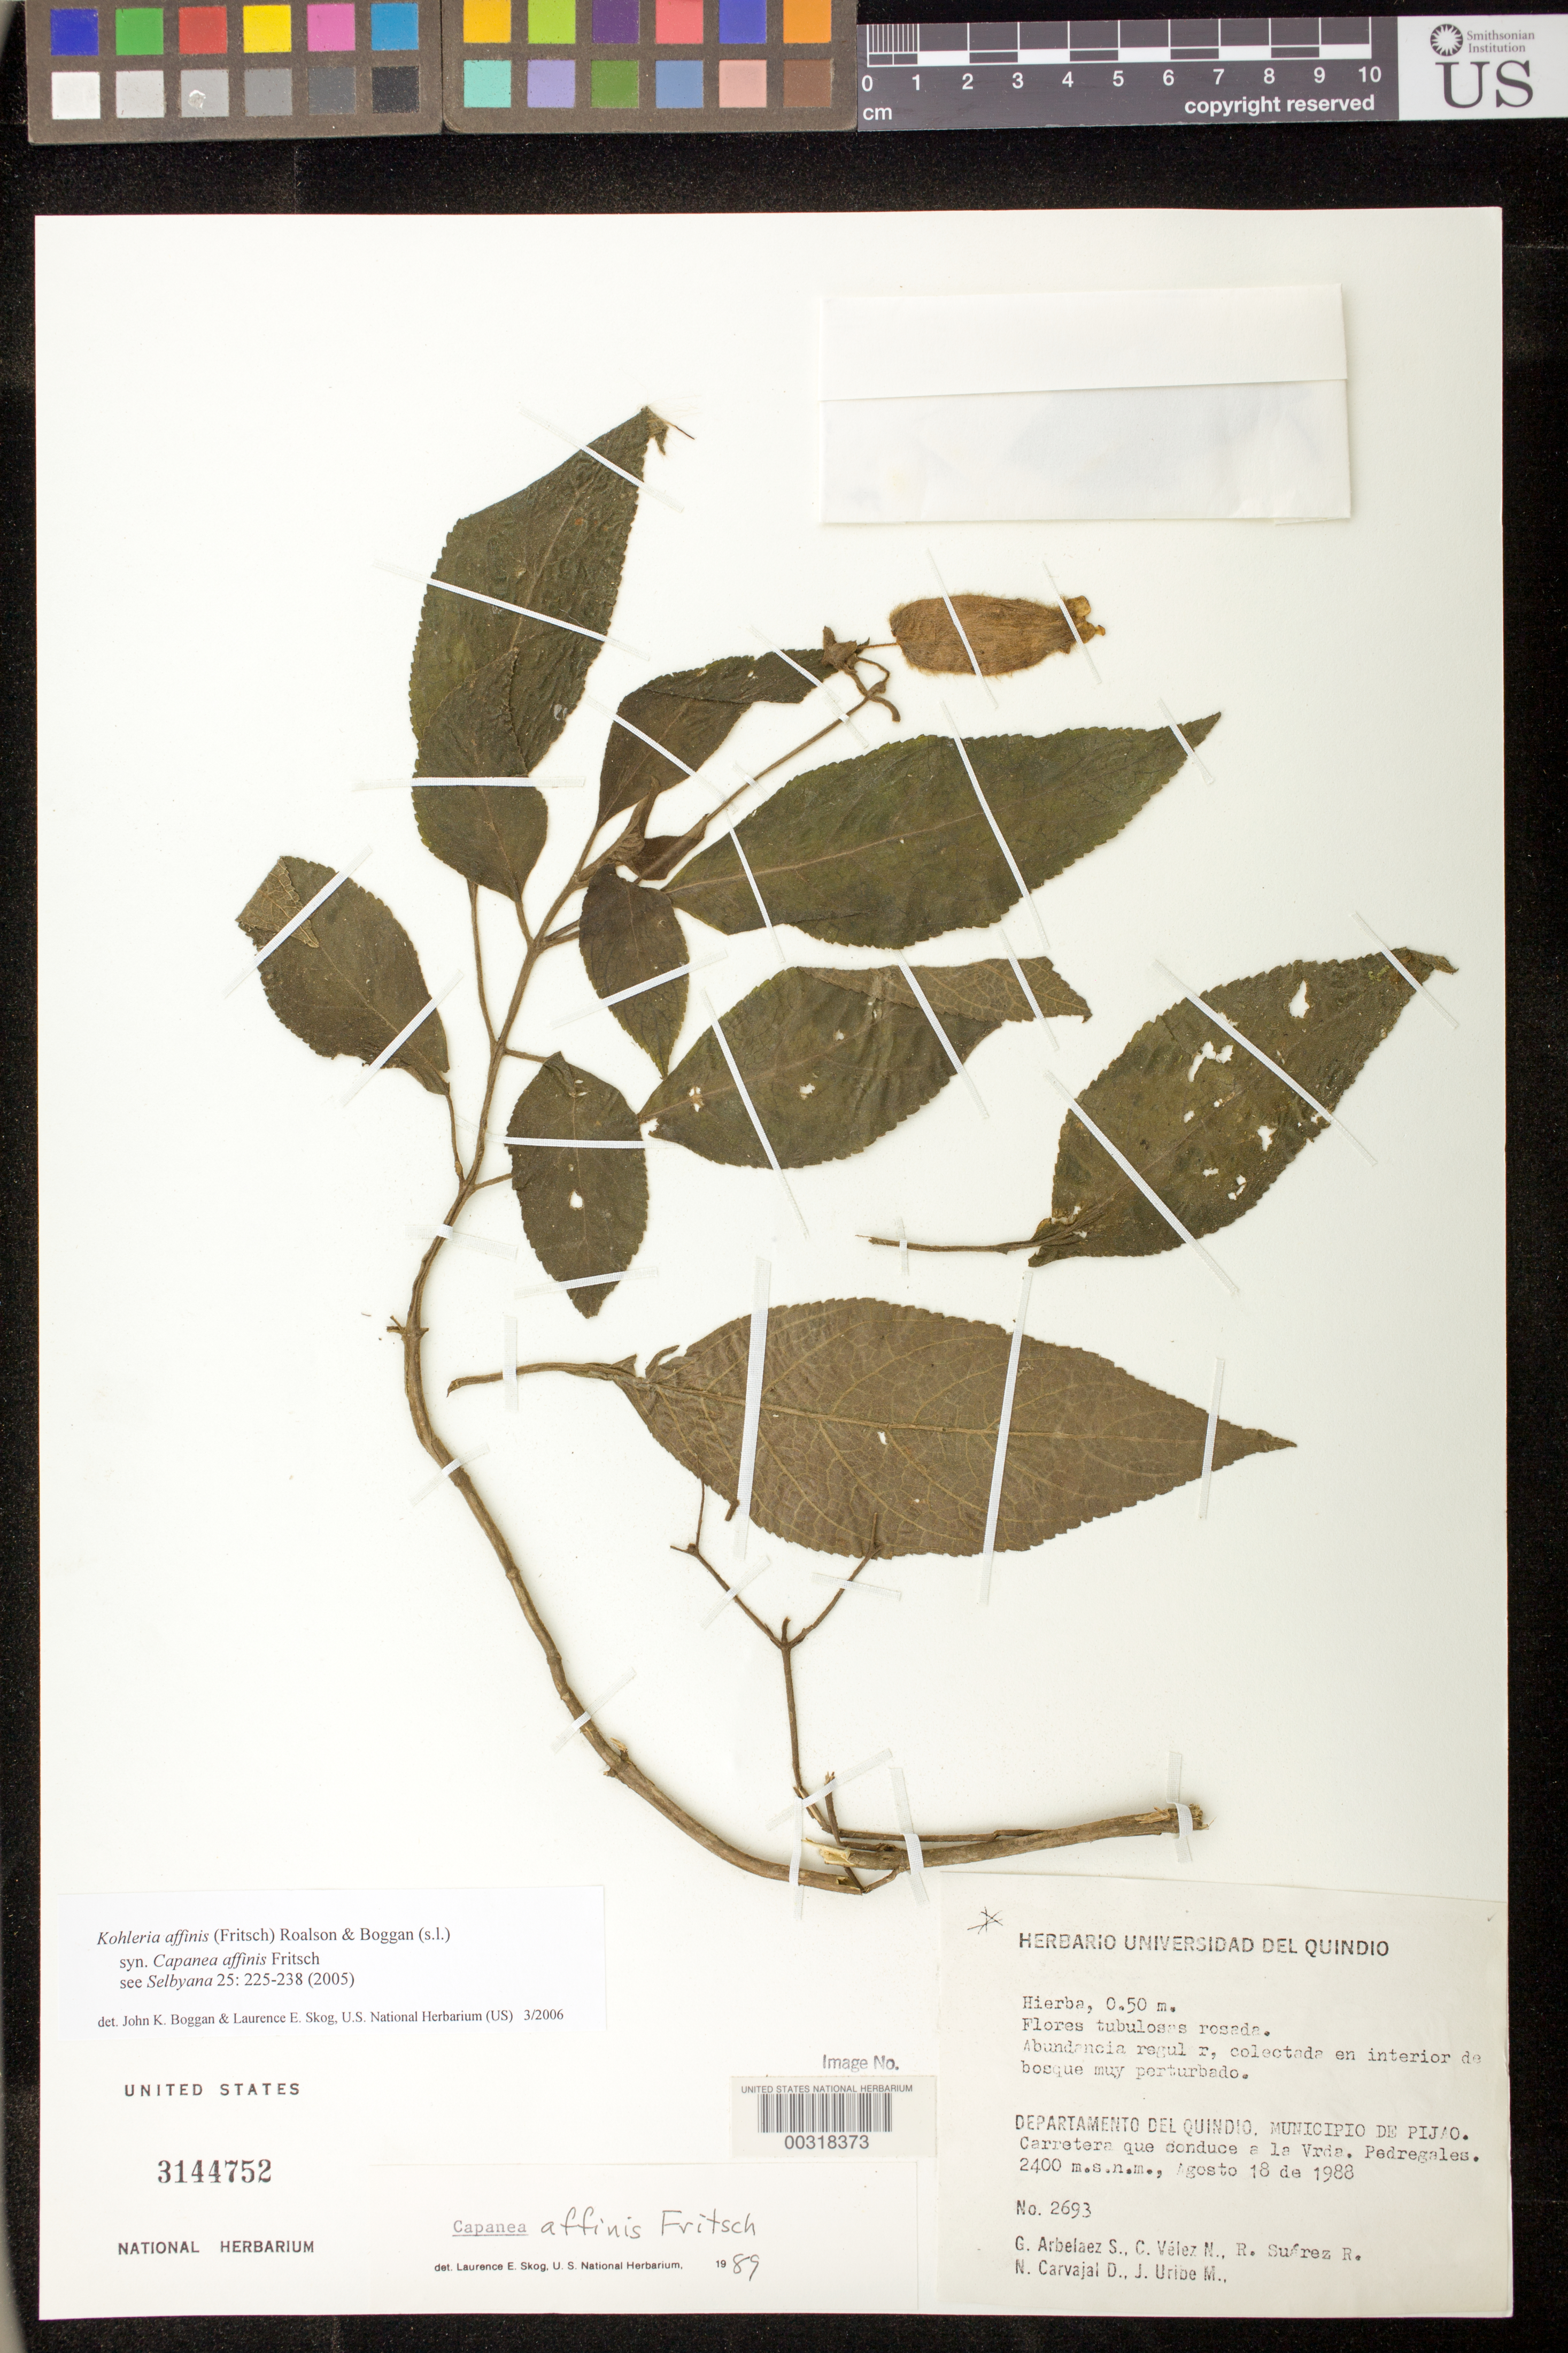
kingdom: Plantae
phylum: Tracheophyta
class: Magnoliopsida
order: Lamiales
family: Gesneriaceae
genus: Kohleria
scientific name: Kohleria affinis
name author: (Fritsch) Roalson & Boggan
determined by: Boggan, J. K., (US), NMNH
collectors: G. Arbelaez S., C. Vélez N., R. Suárez R., N. Carvajal D. & J. Uribe M.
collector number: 2693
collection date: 1988-08-18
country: Colombia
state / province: Quindío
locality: Departamento Del Quindio, Municipio de Pijao.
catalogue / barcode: US 3144752